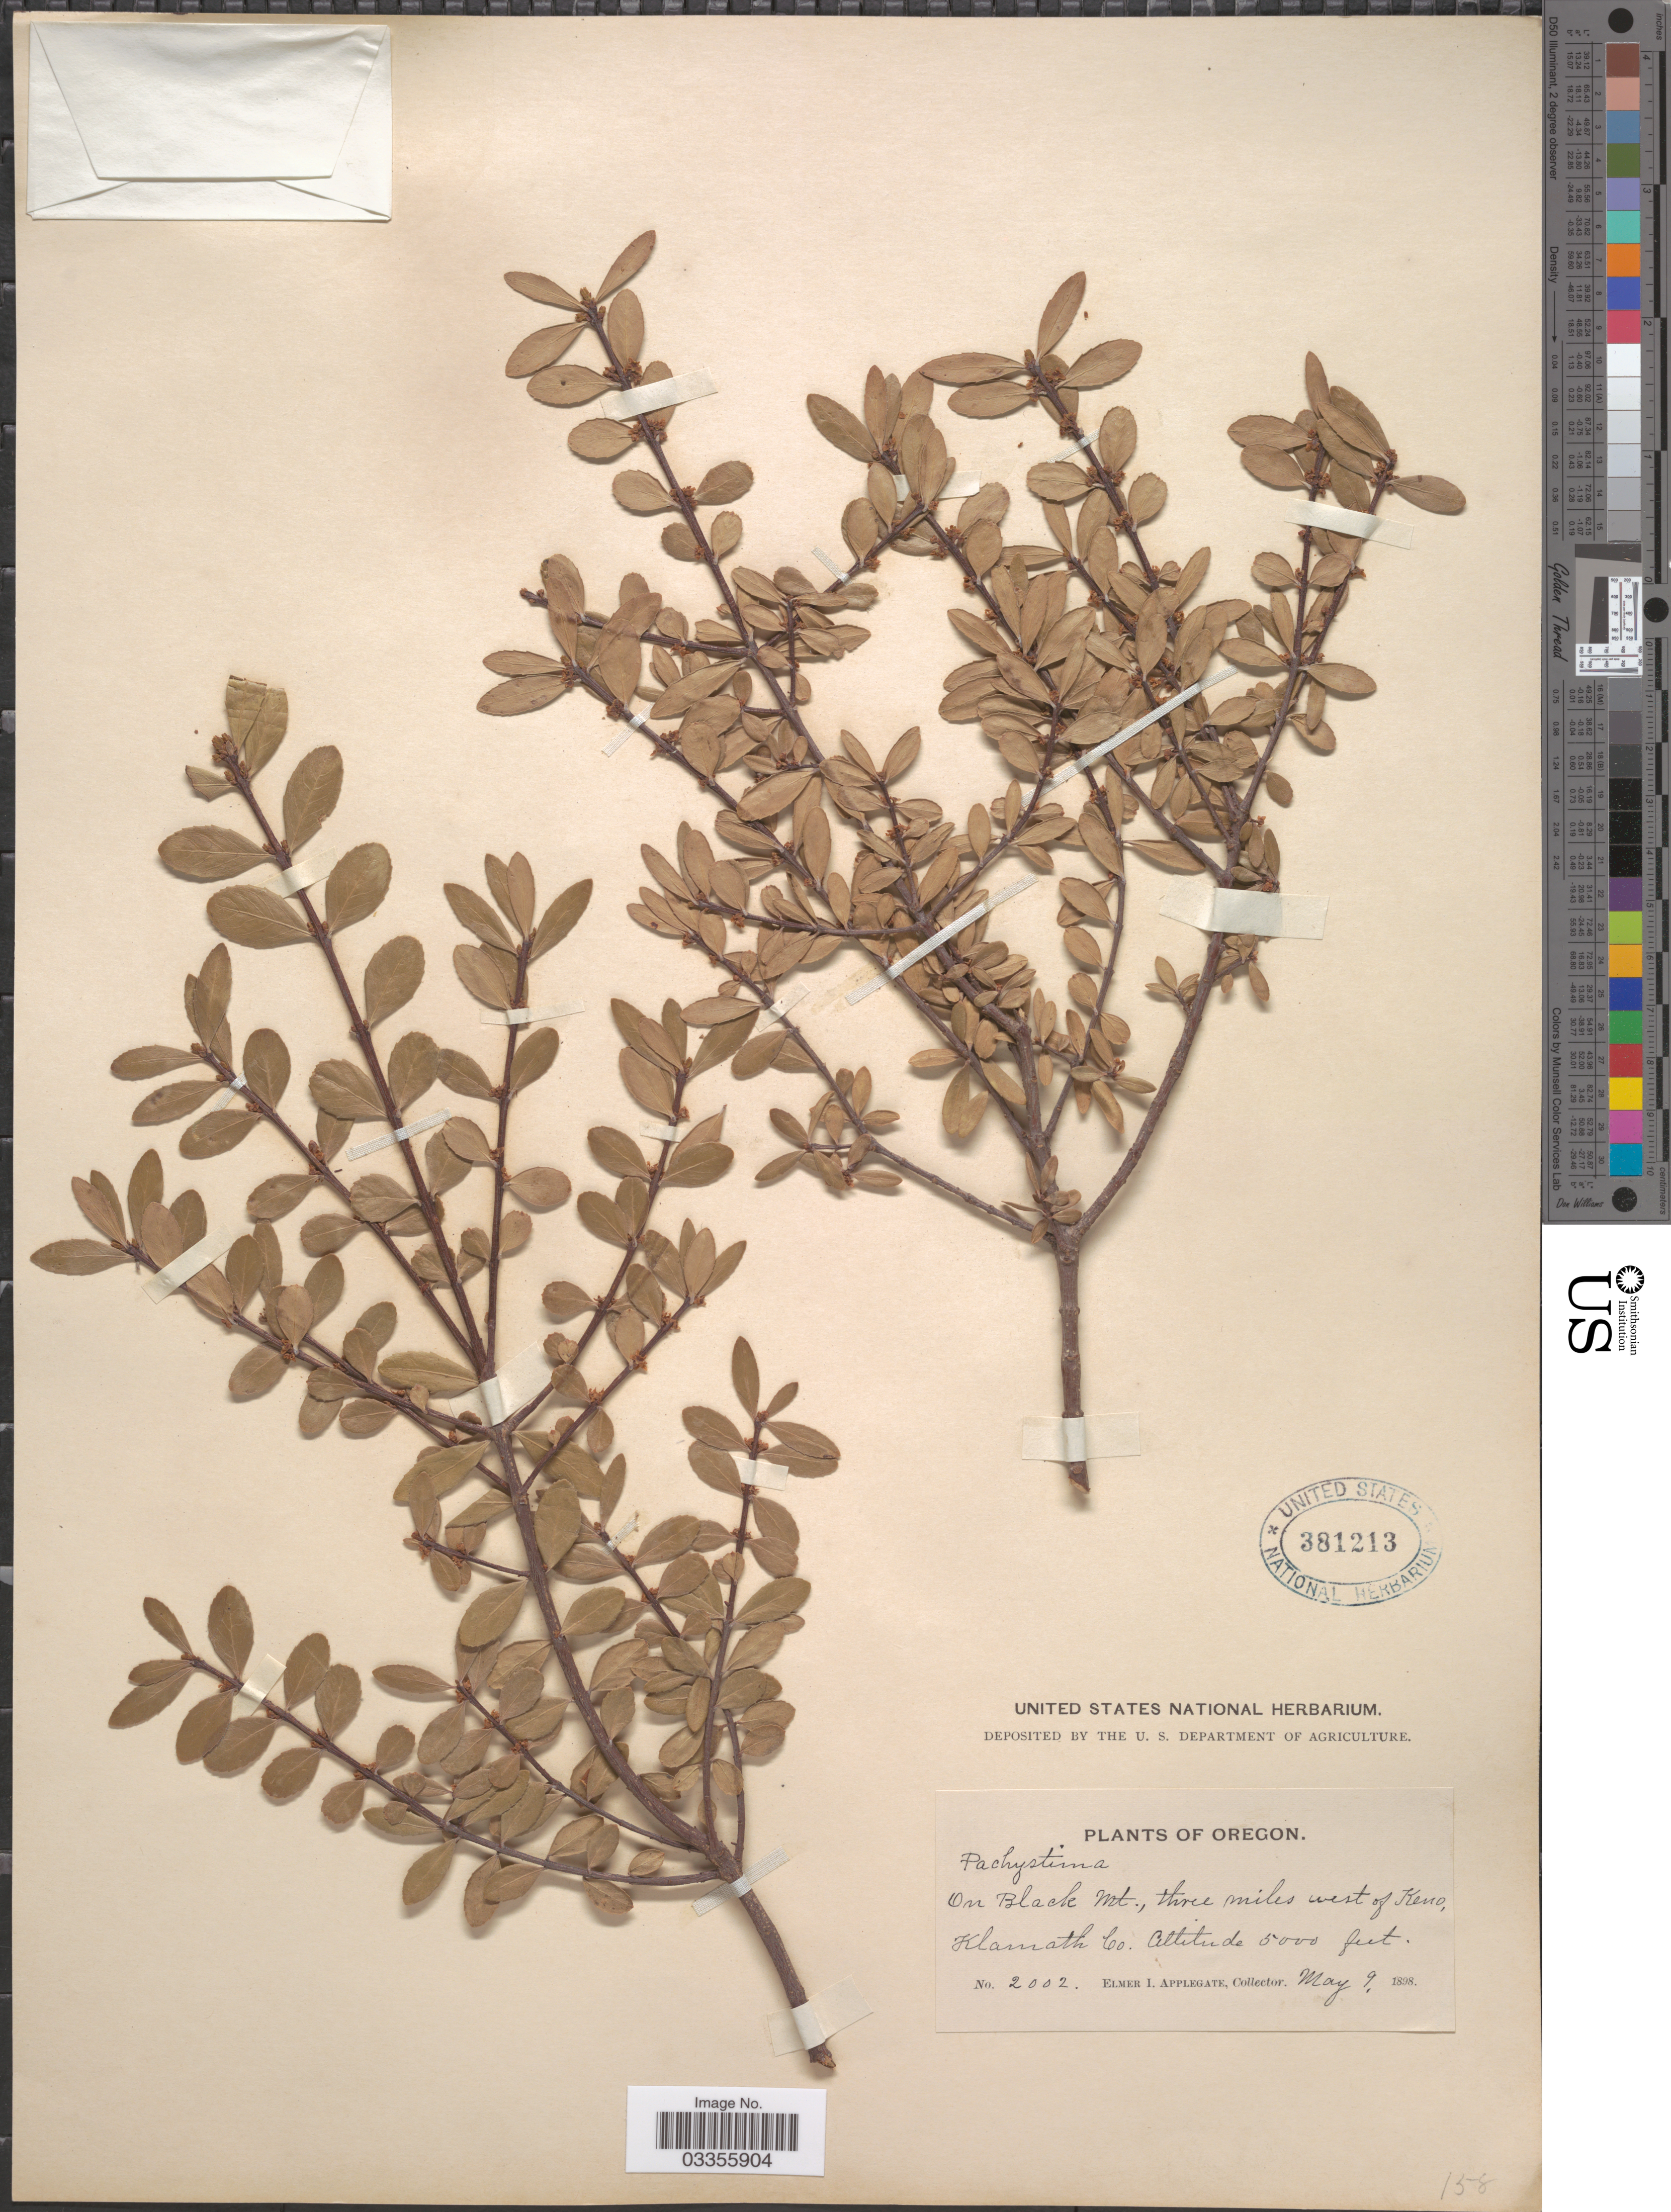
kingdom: Plantae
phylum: Tracheophyta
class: Magnoliopsida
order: Celastrales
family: Celastraceae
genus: Paxistima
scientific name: Paxistima myrsinites subsp. myrsinites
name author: (Pursh) Raf.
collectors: E. I. Applegate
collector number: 2002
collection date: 1898-05-09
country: United States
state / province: Oregon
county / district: Klamath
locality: On Black Mt., three miles west of Keno, Klamath Co.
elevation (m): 1524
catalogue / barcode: US 381213